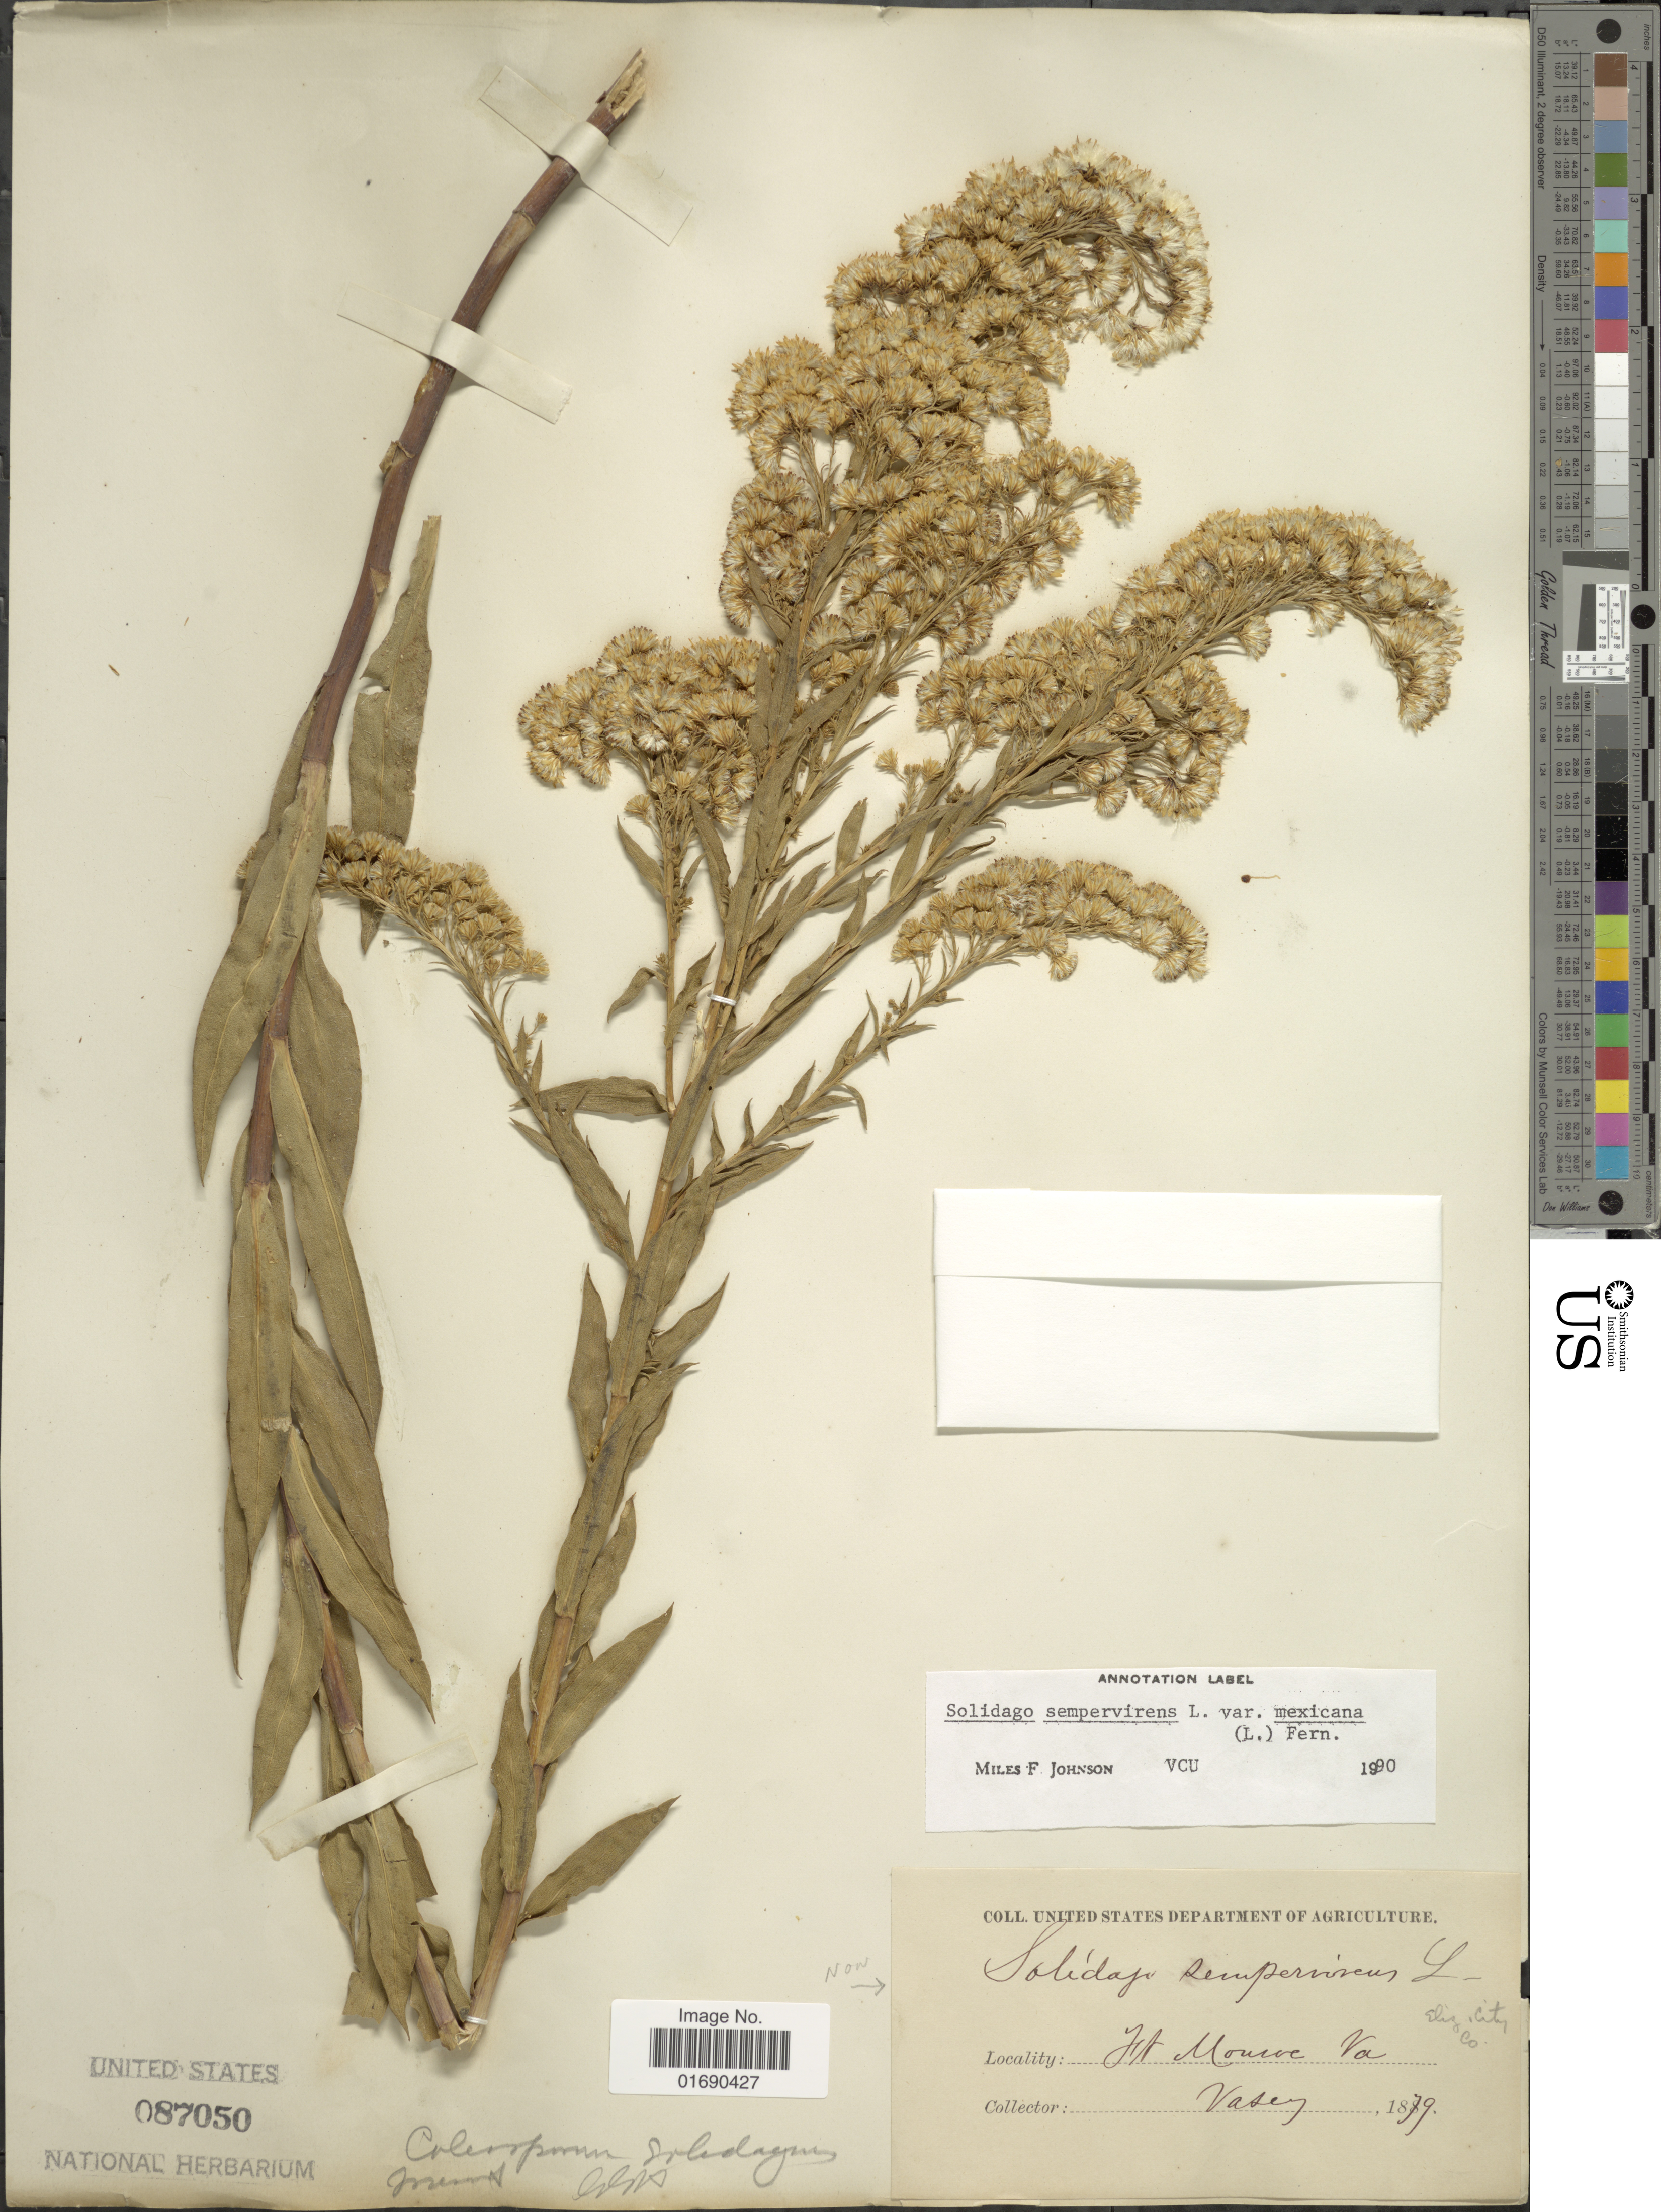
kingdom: Plantae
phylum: Tracheophyta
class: Magnoliopsida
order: Asterales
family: Asteraceae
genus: Solidago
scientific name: Solidago sempervirens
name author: L.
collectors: Vasey, --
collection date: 1879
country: United States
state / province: Virginia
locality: Mt Monive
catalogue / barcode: US 87050